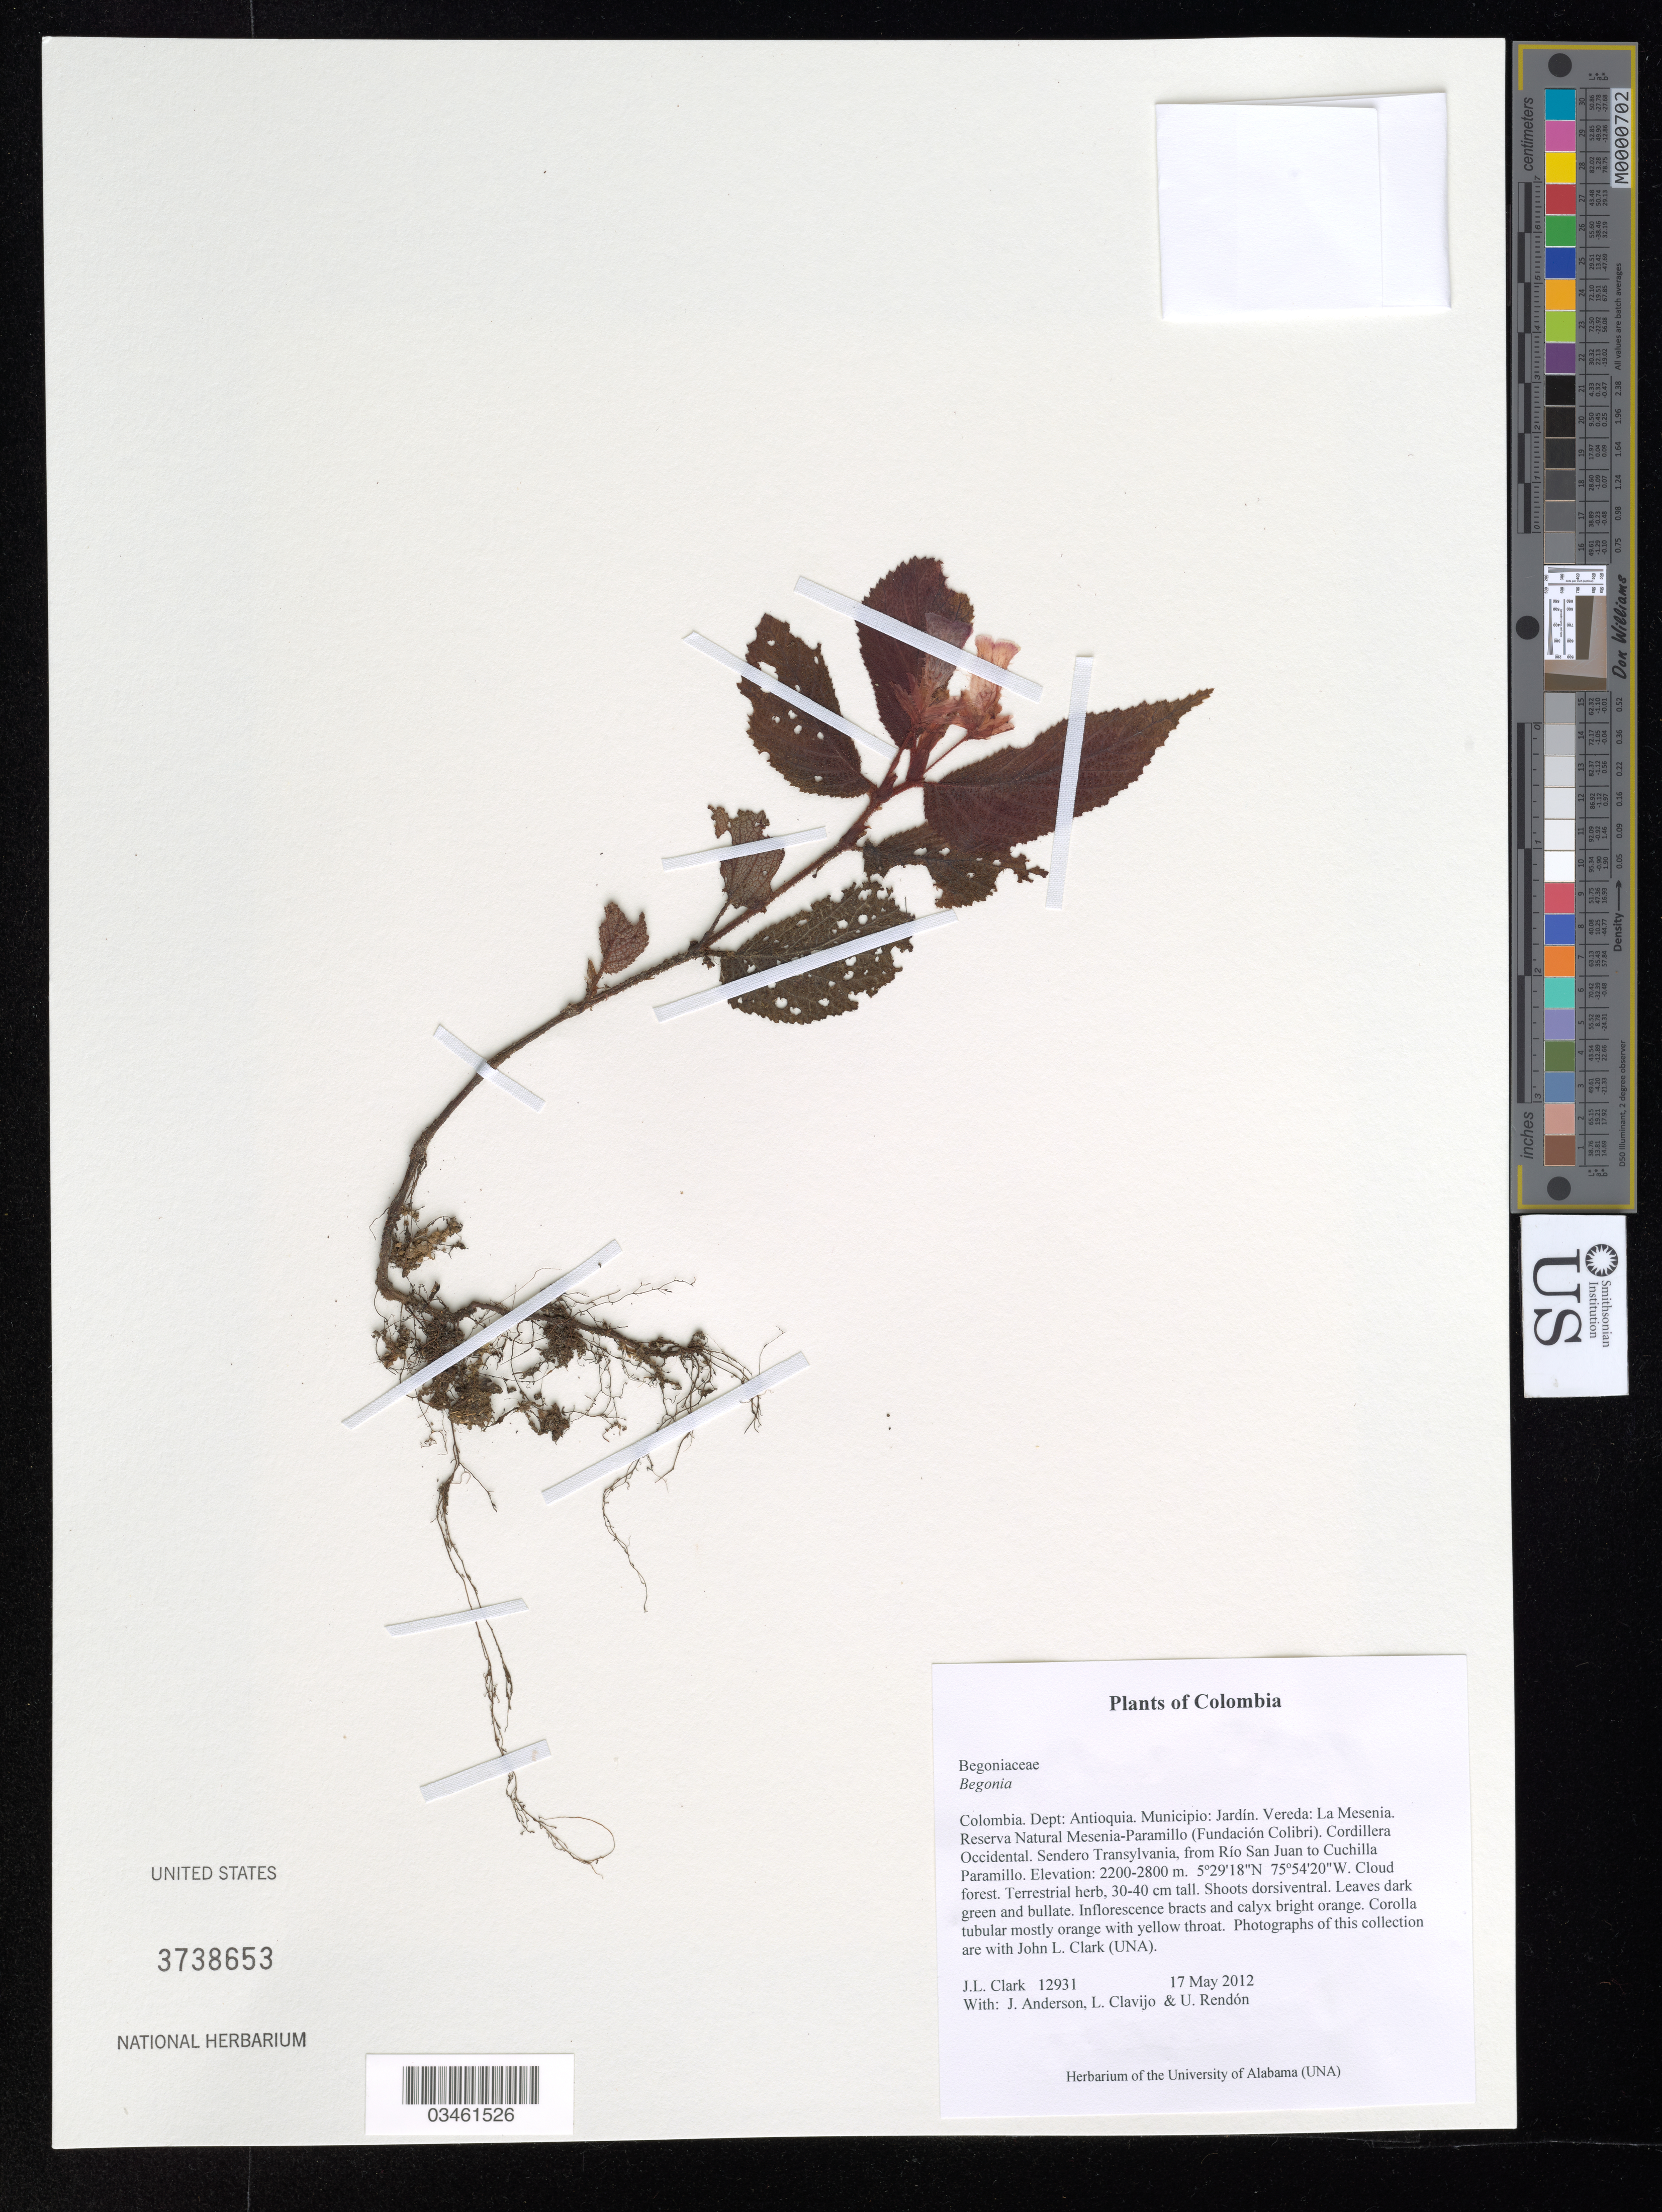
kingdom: Plantae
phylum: Tracheophyta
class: Magnoliopsida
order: Cucurbitales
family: Begoniaceae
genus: Begonia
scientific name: Begonia sp.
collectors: J. L. Clark, J. Anderson, L. Clavijo & U. Rendón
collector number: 12931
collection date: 2012-05-17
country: Colombia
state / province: Antioquia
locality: Dept: Antioquia. Municipio: Jardín. Vereda: La Mesenia. Reserva Natural Mesenia-Paramillo (Fundación Colibri). Cordillera Occidental. Sendero Transylvania, from Río San Juan to Cuchilla Paramillo.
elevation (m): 2200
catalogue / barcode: US 3738653